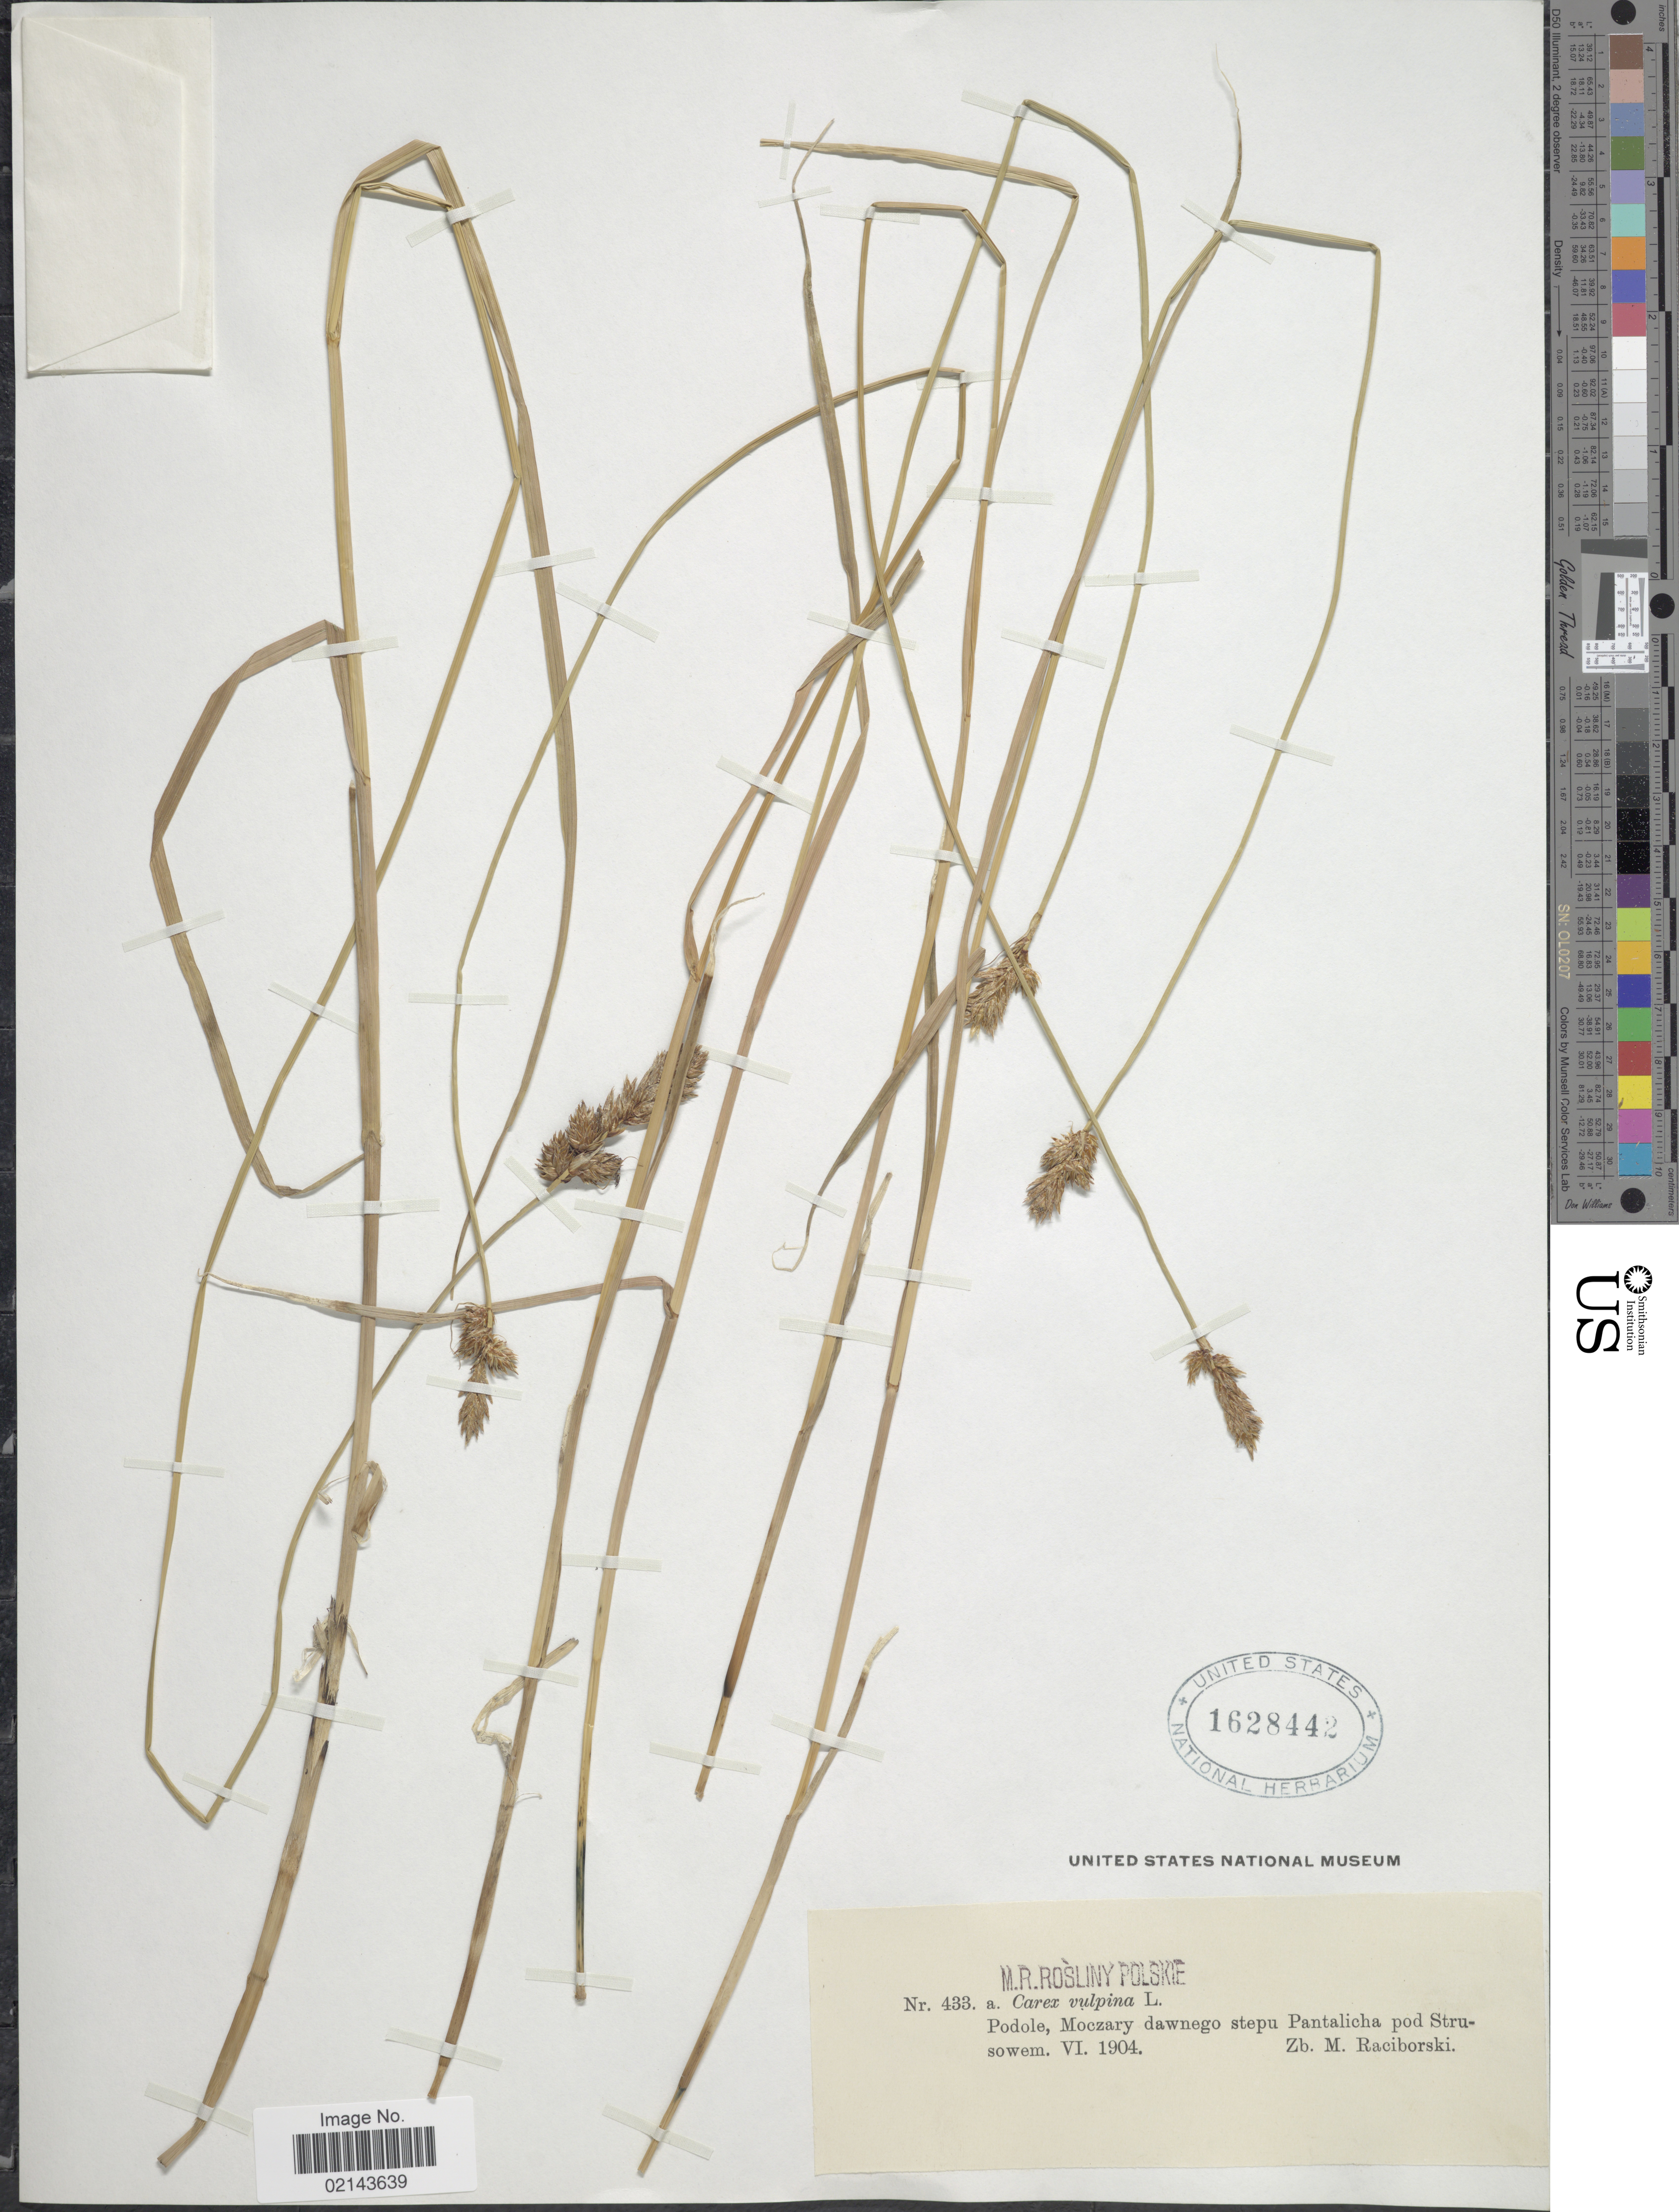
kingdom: Plantae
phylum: Tracheophyta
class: Liliopsida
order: Poales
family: Cyperaceae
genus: Carex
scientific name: Carex vulpina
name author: L.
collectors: Z. Raciborski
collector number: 43a3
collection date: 1904-06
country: Poland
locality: Podole, Moczary dawnego stepu Pantalicha pod Strusowem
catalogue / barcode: US 1628442